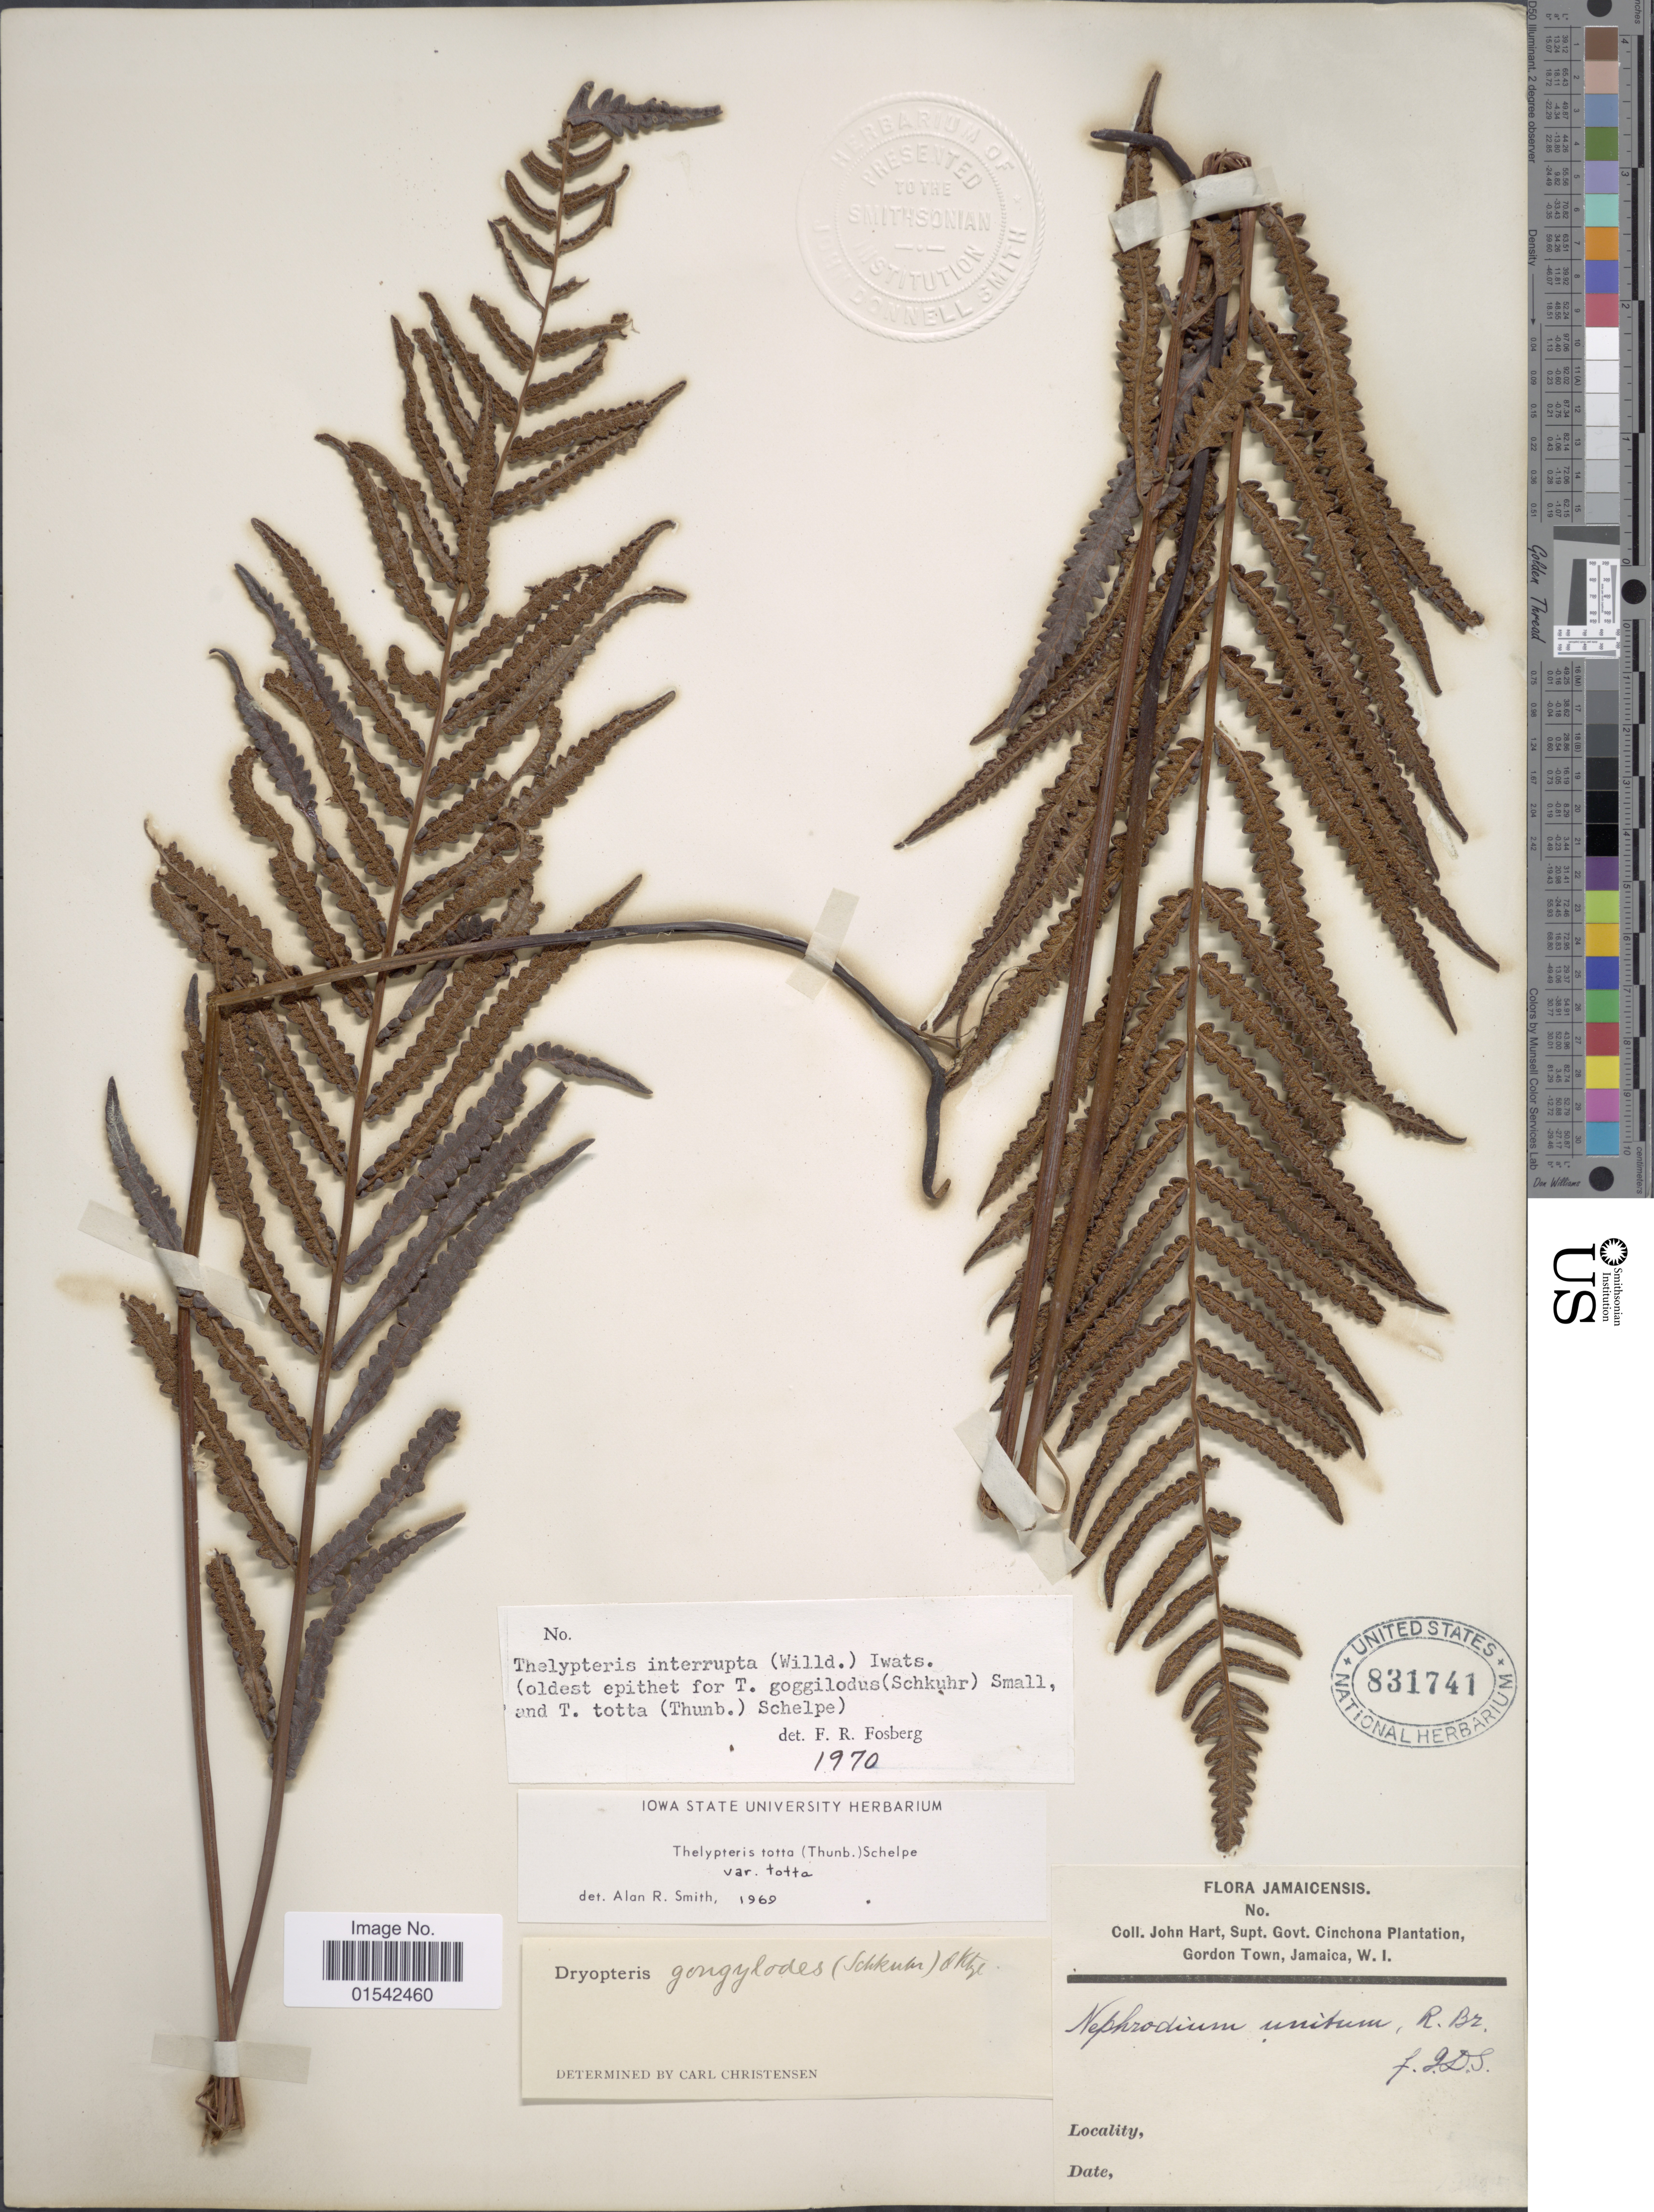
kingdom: Plantae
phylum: Tracheophyta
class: Polypodiopsida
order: Polypodiales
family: Thelypteridaceae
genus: Cyclosorus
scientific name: Cyclosorus interruptus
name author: (Willd.) H. Itô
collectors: J. H. Hart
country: Jamaica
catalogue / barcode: US 831741